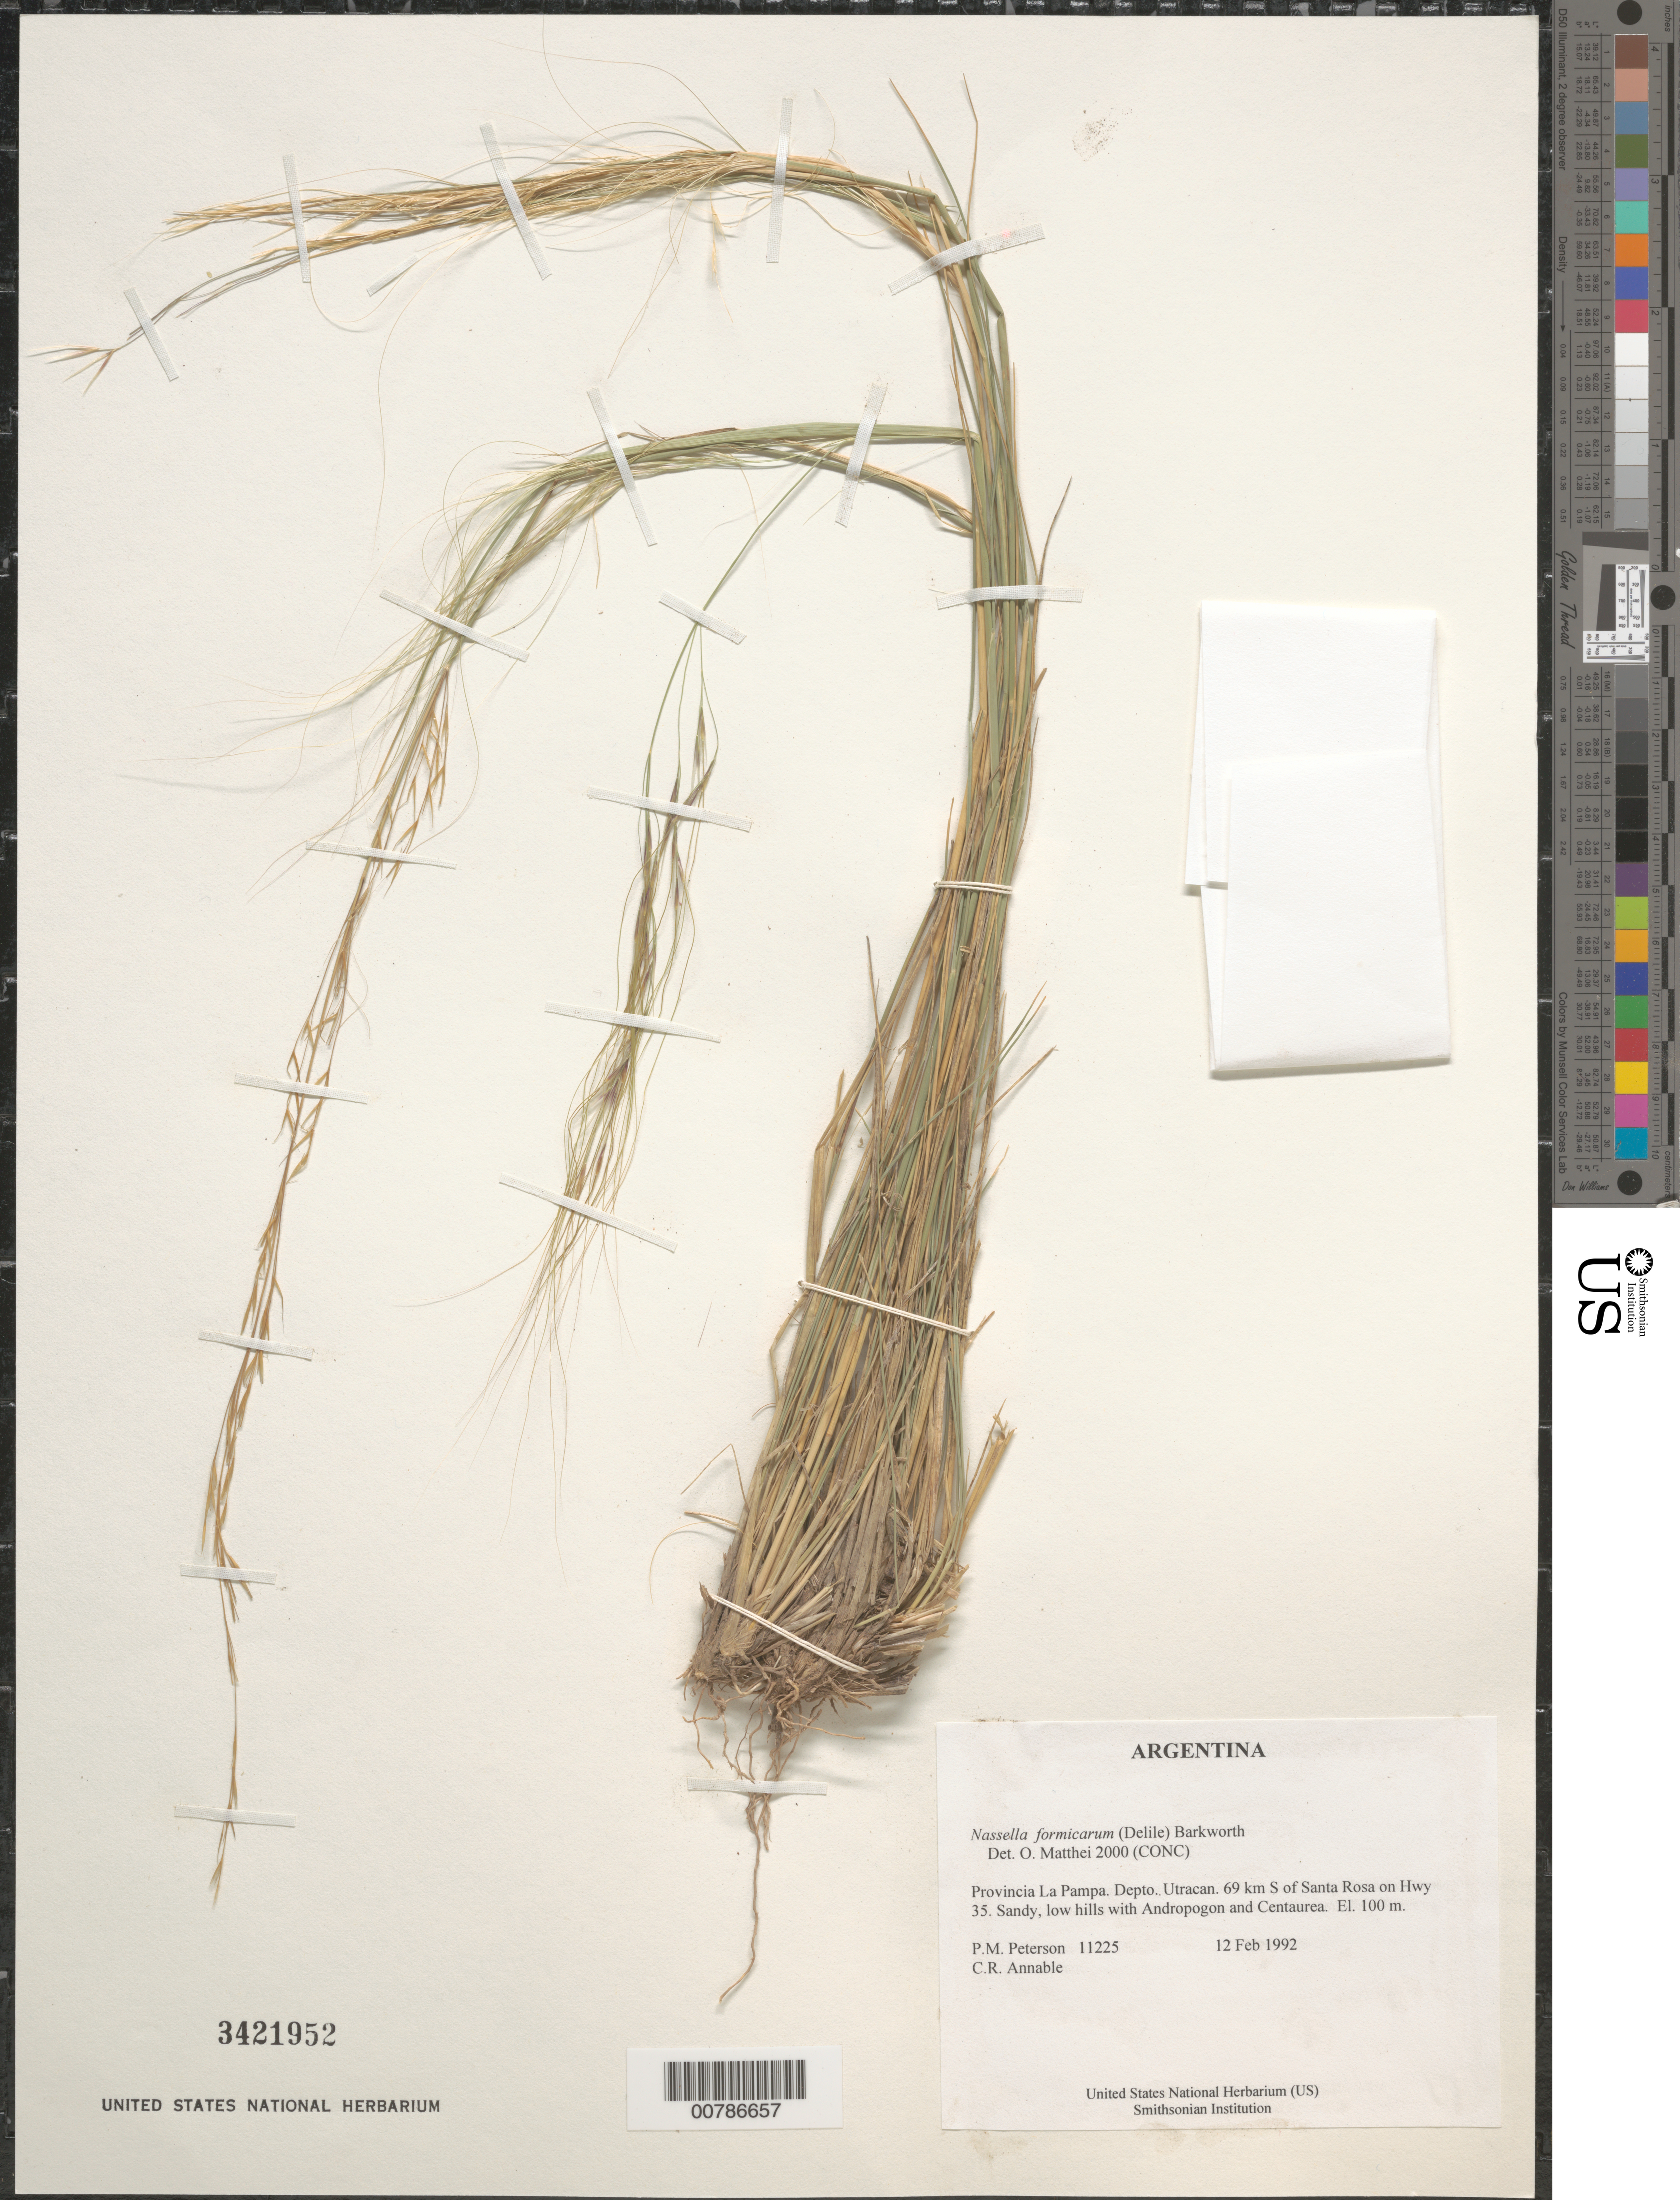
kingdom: Plantae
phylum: Tracheophyta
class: Liliopsida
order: Poales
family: Poaceae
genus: Nassella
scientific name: Nassella formicarum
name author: (Delile) Barkworth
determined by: Matthei, O. R.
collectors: P. M. Peterson & C. R. Annable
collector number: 11225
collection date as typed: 12 Feb 1992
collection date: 1992-02-12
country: Argentina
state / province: La Pampa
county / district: Utracan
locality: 69 km S of Santa Rosa on Hwy 35.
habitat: Sandy, low hills with Andropogon and Centaurea. El. 100 m.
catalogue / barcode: US 3421952